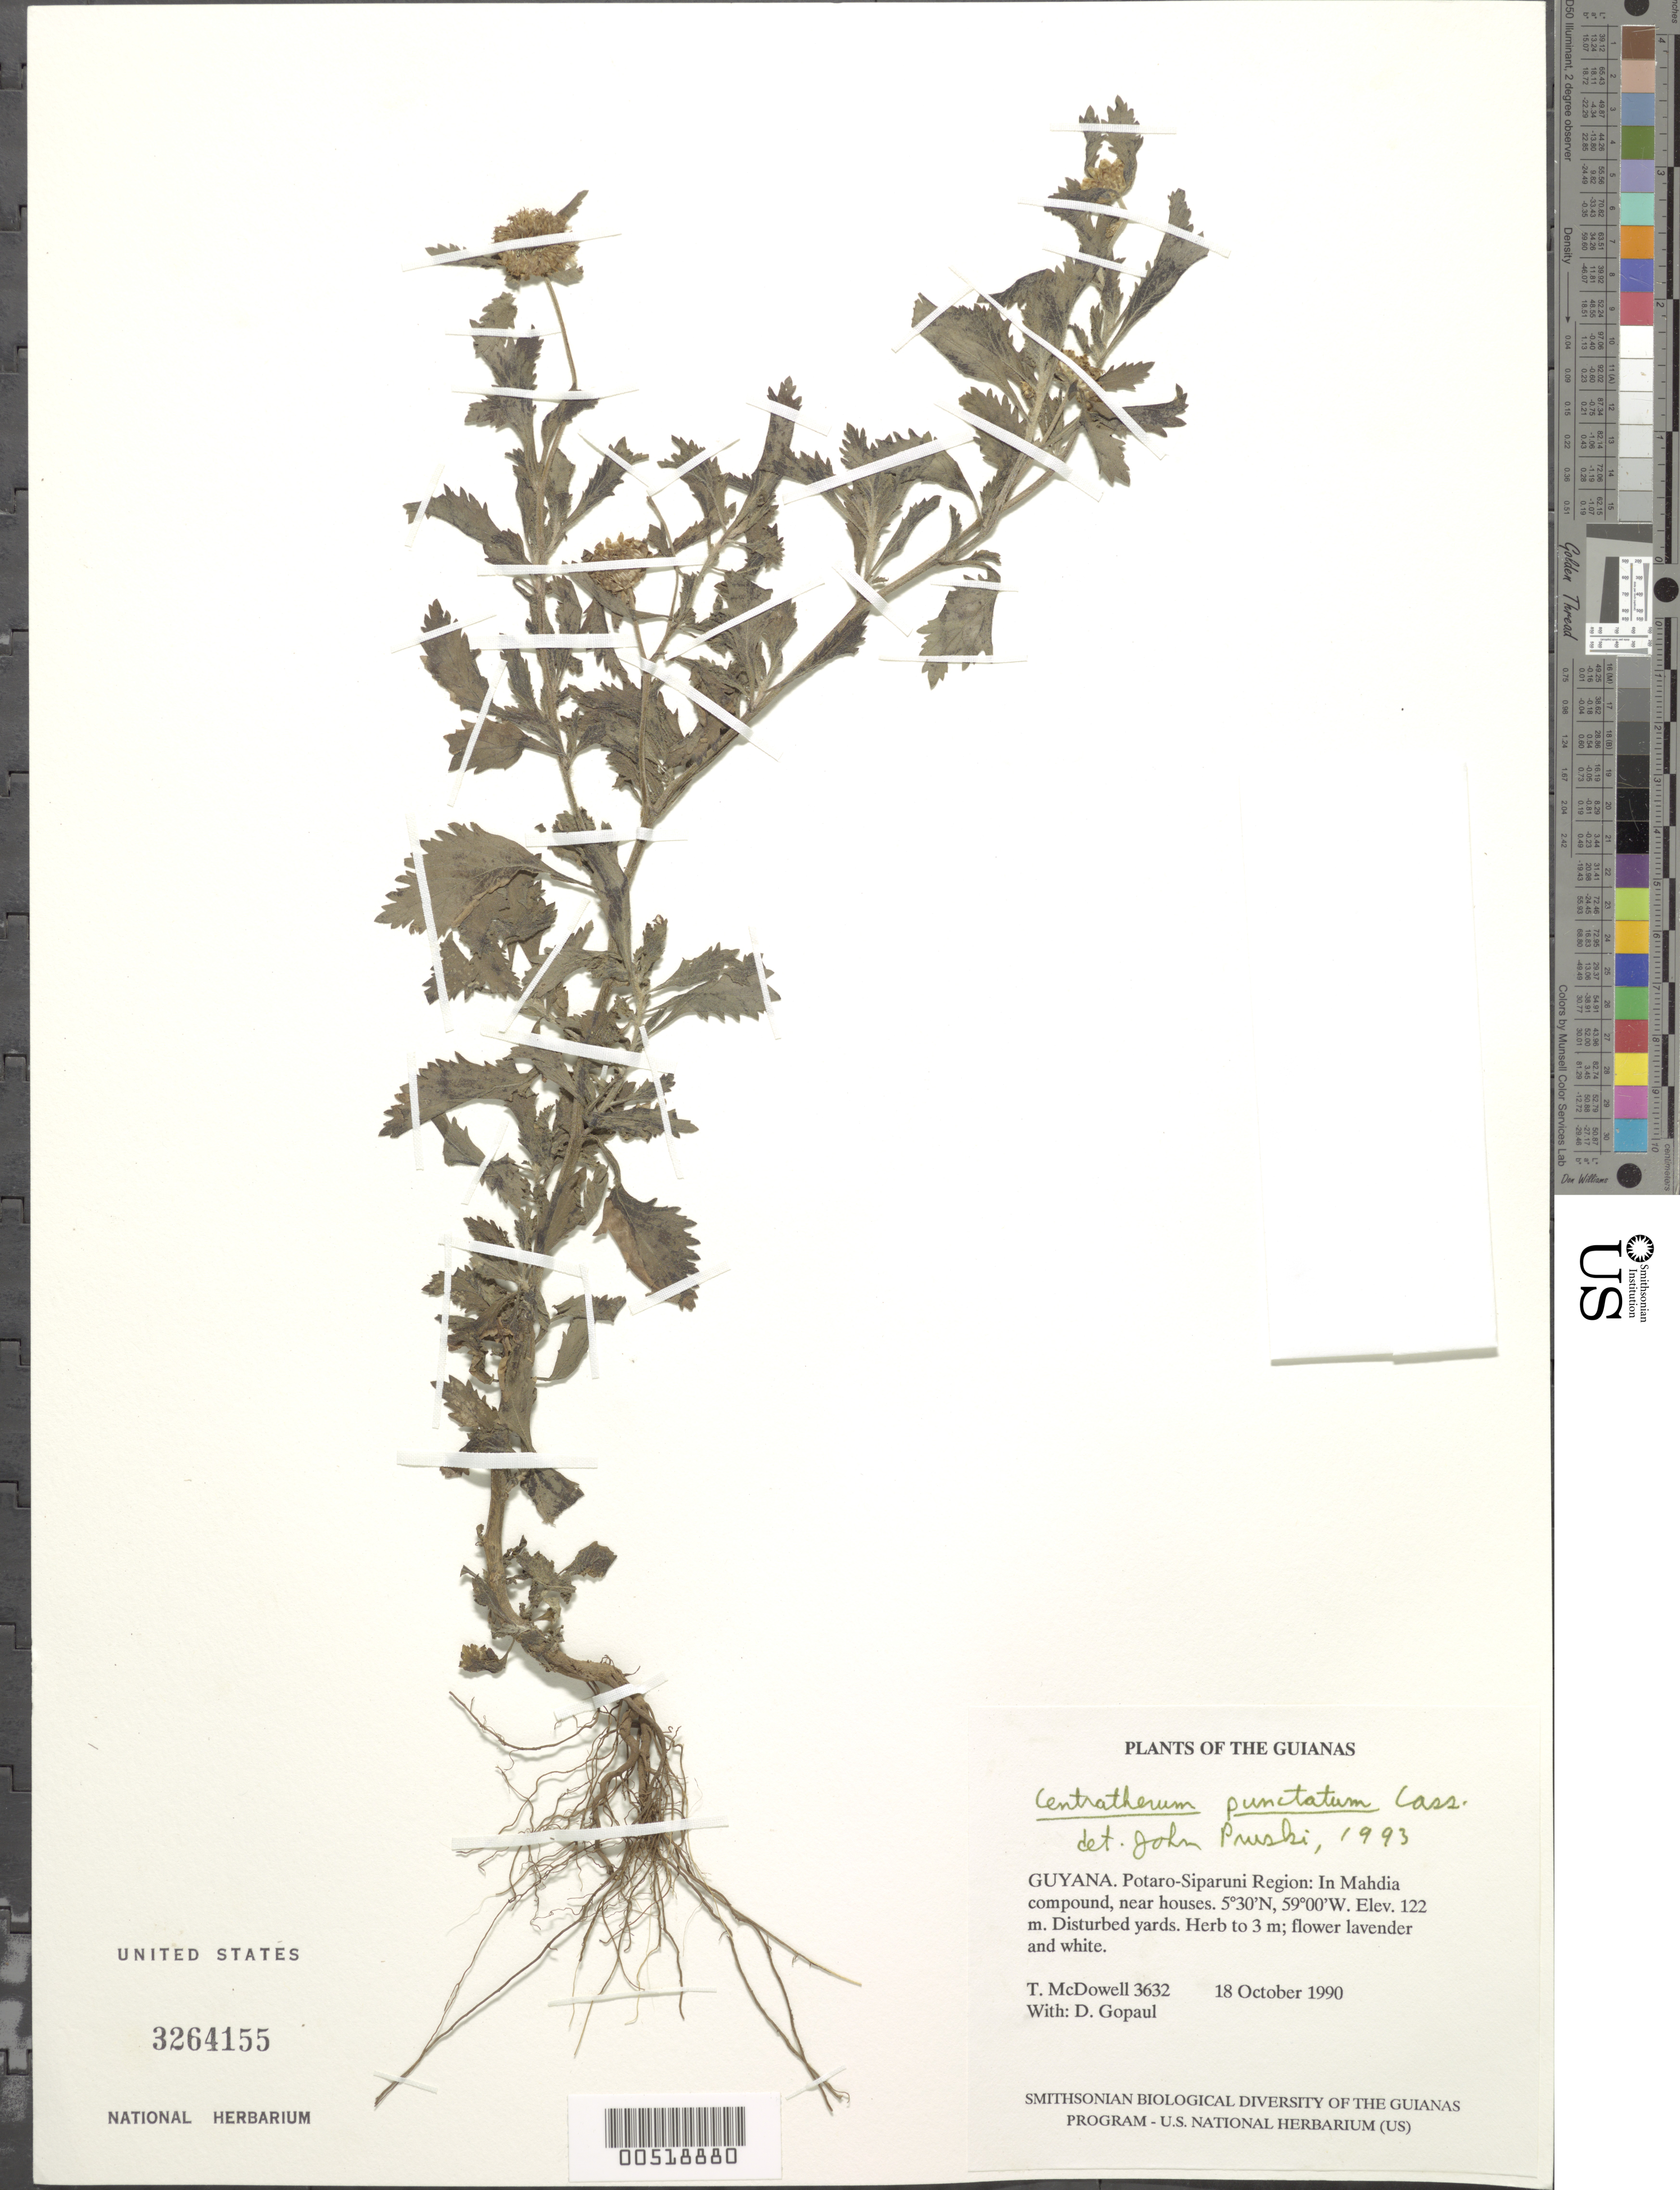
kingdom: Plantae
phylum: Tracheophyta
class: Magnoliopsida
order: Asterales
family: Asteraceae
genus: Centratherum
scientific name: Centratherum punctatum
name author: Cass.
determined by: Pruski, J. F.; Funk, V. A.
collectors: T. McDowell & D. Gopaul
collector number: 3632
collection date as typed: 18 October 1990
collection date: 1990-10-18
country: Guyana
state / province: Potaro-Siparuni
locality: In Mahdia compound, near houses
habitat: Disturbed yards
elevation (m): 122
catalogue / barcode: US 3264155